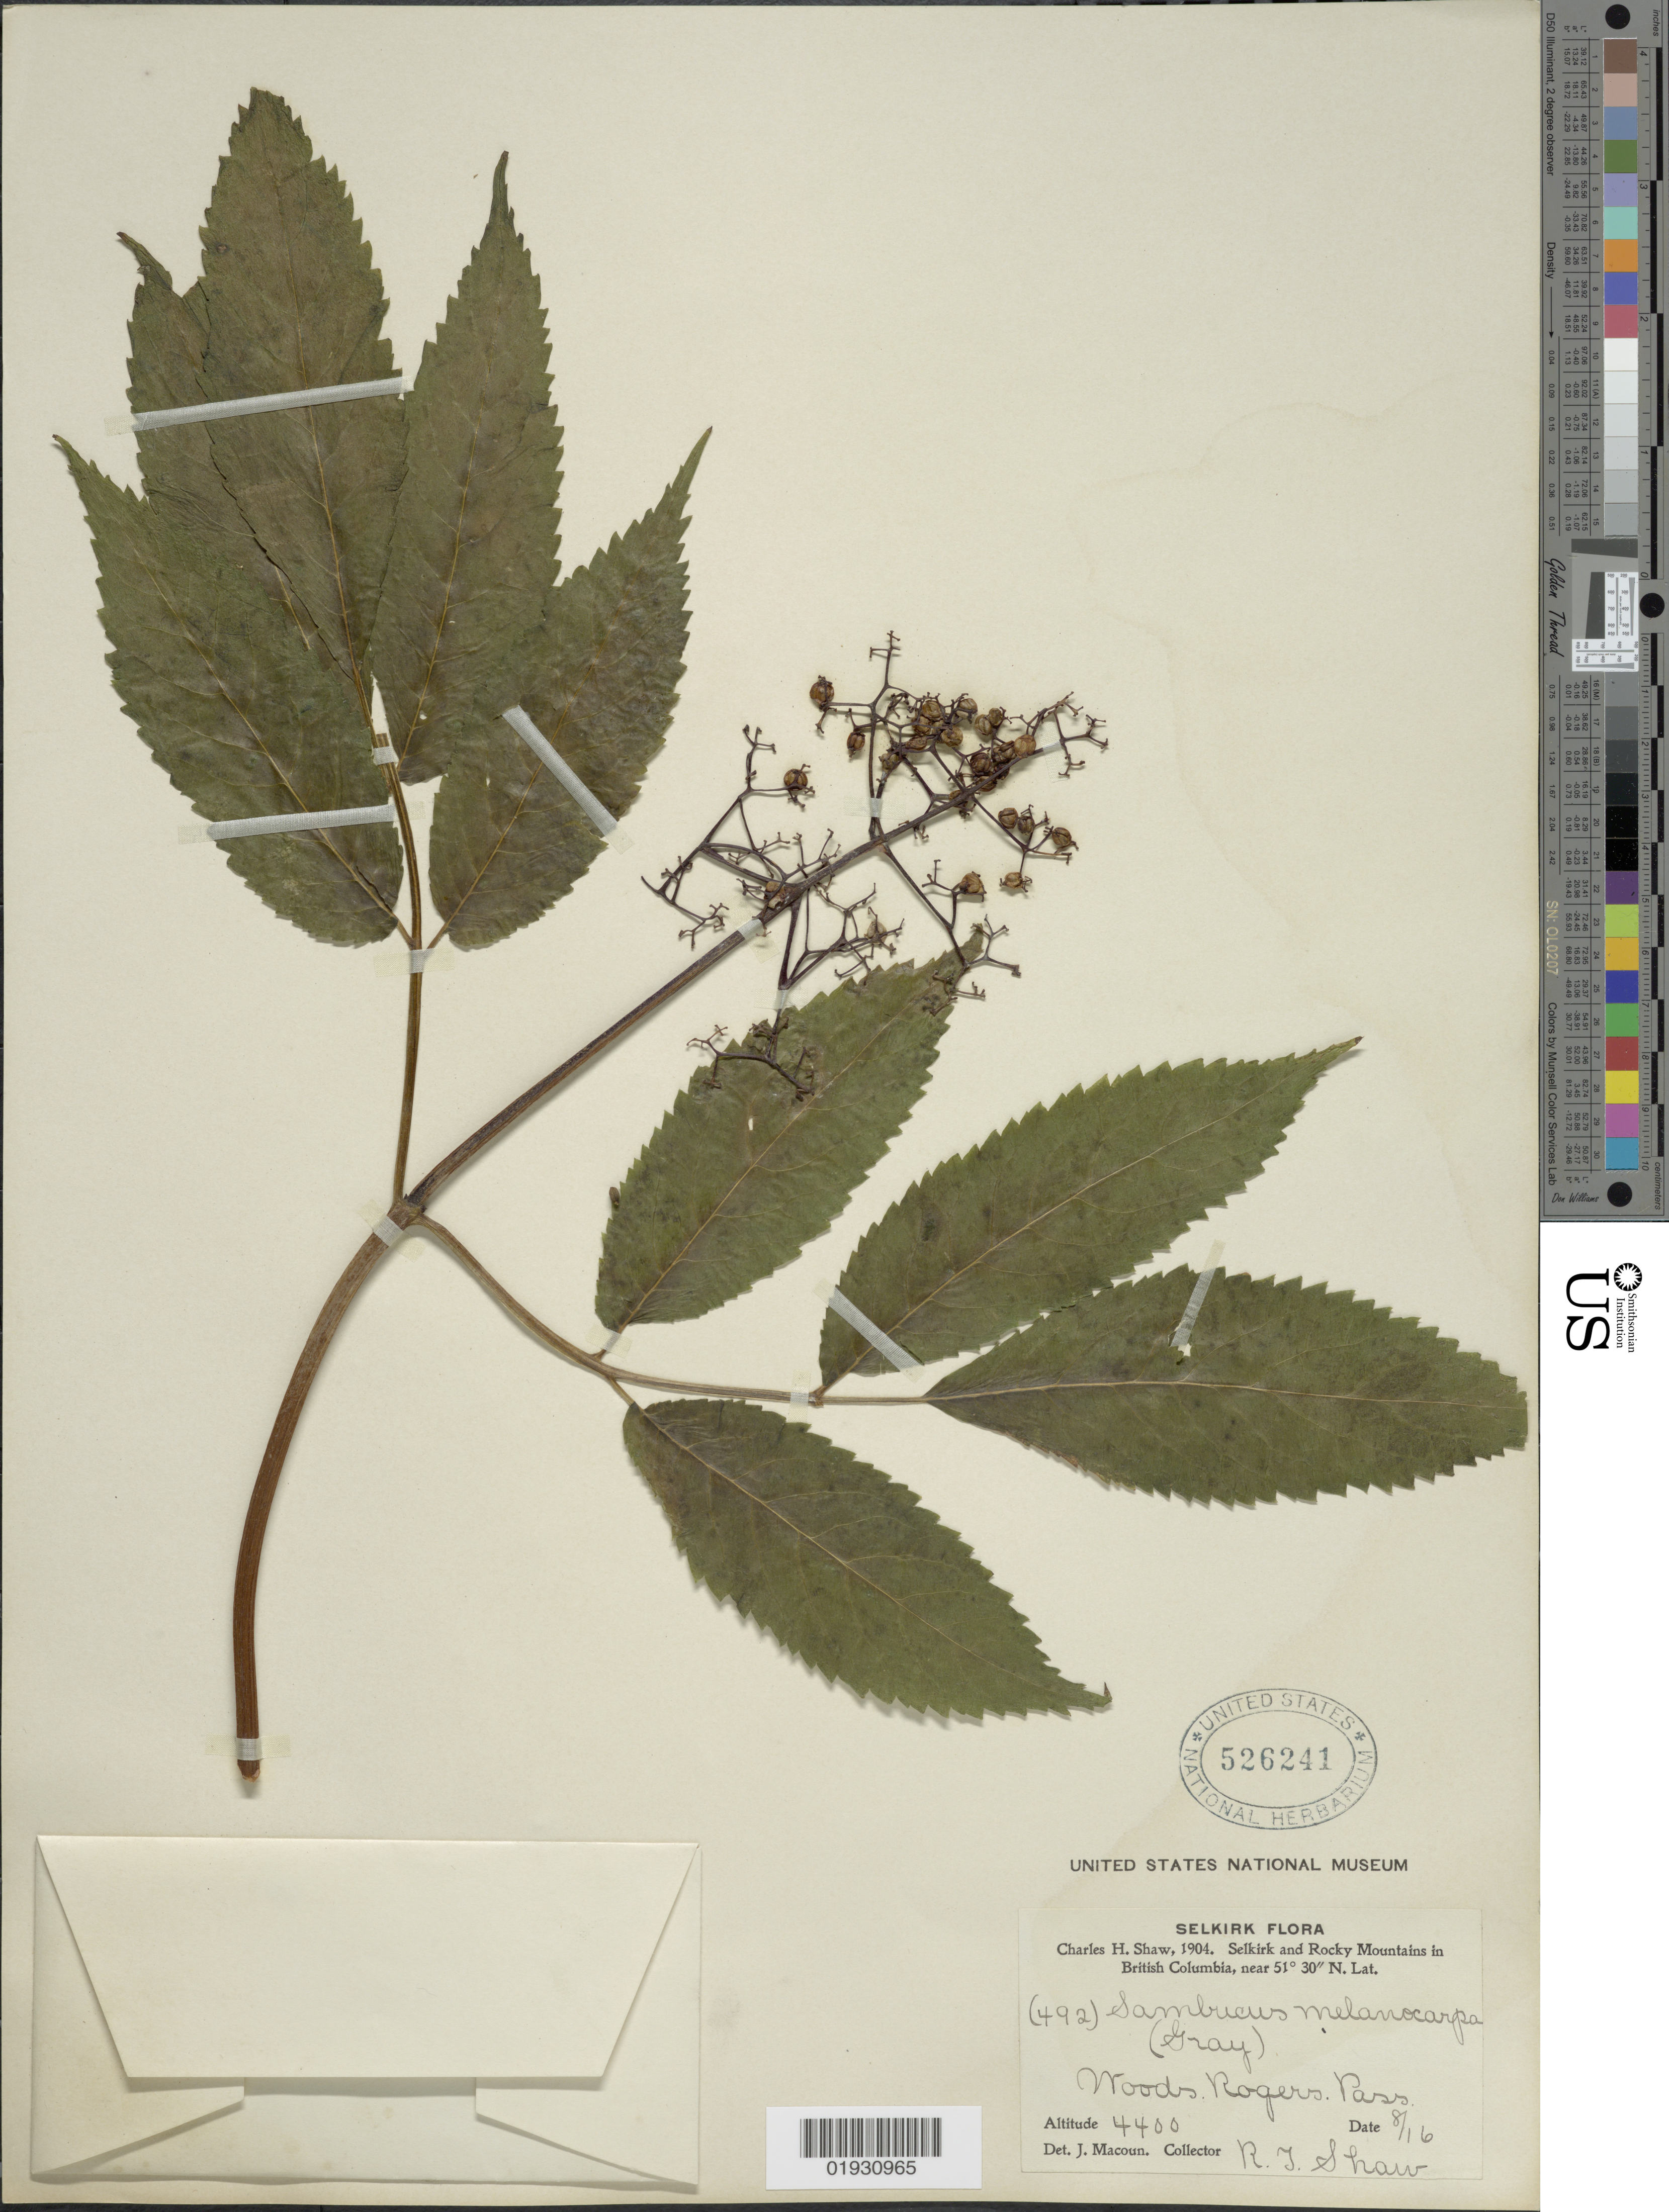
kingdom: Plantae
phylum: Tracheophyta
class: Magnoliopsida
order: Dipsacales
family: Viburnaceae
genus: Sambucus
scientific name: Sambucus melanocarpa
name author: A. Gray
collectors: C. H. Shaw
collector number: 492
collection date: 1904-08-16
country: Canada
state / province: British Columbia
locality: Selkirk. Salkirk and Rocky Mountains in British Columbia. Woods Rogers Pass.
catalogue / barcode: US 526241